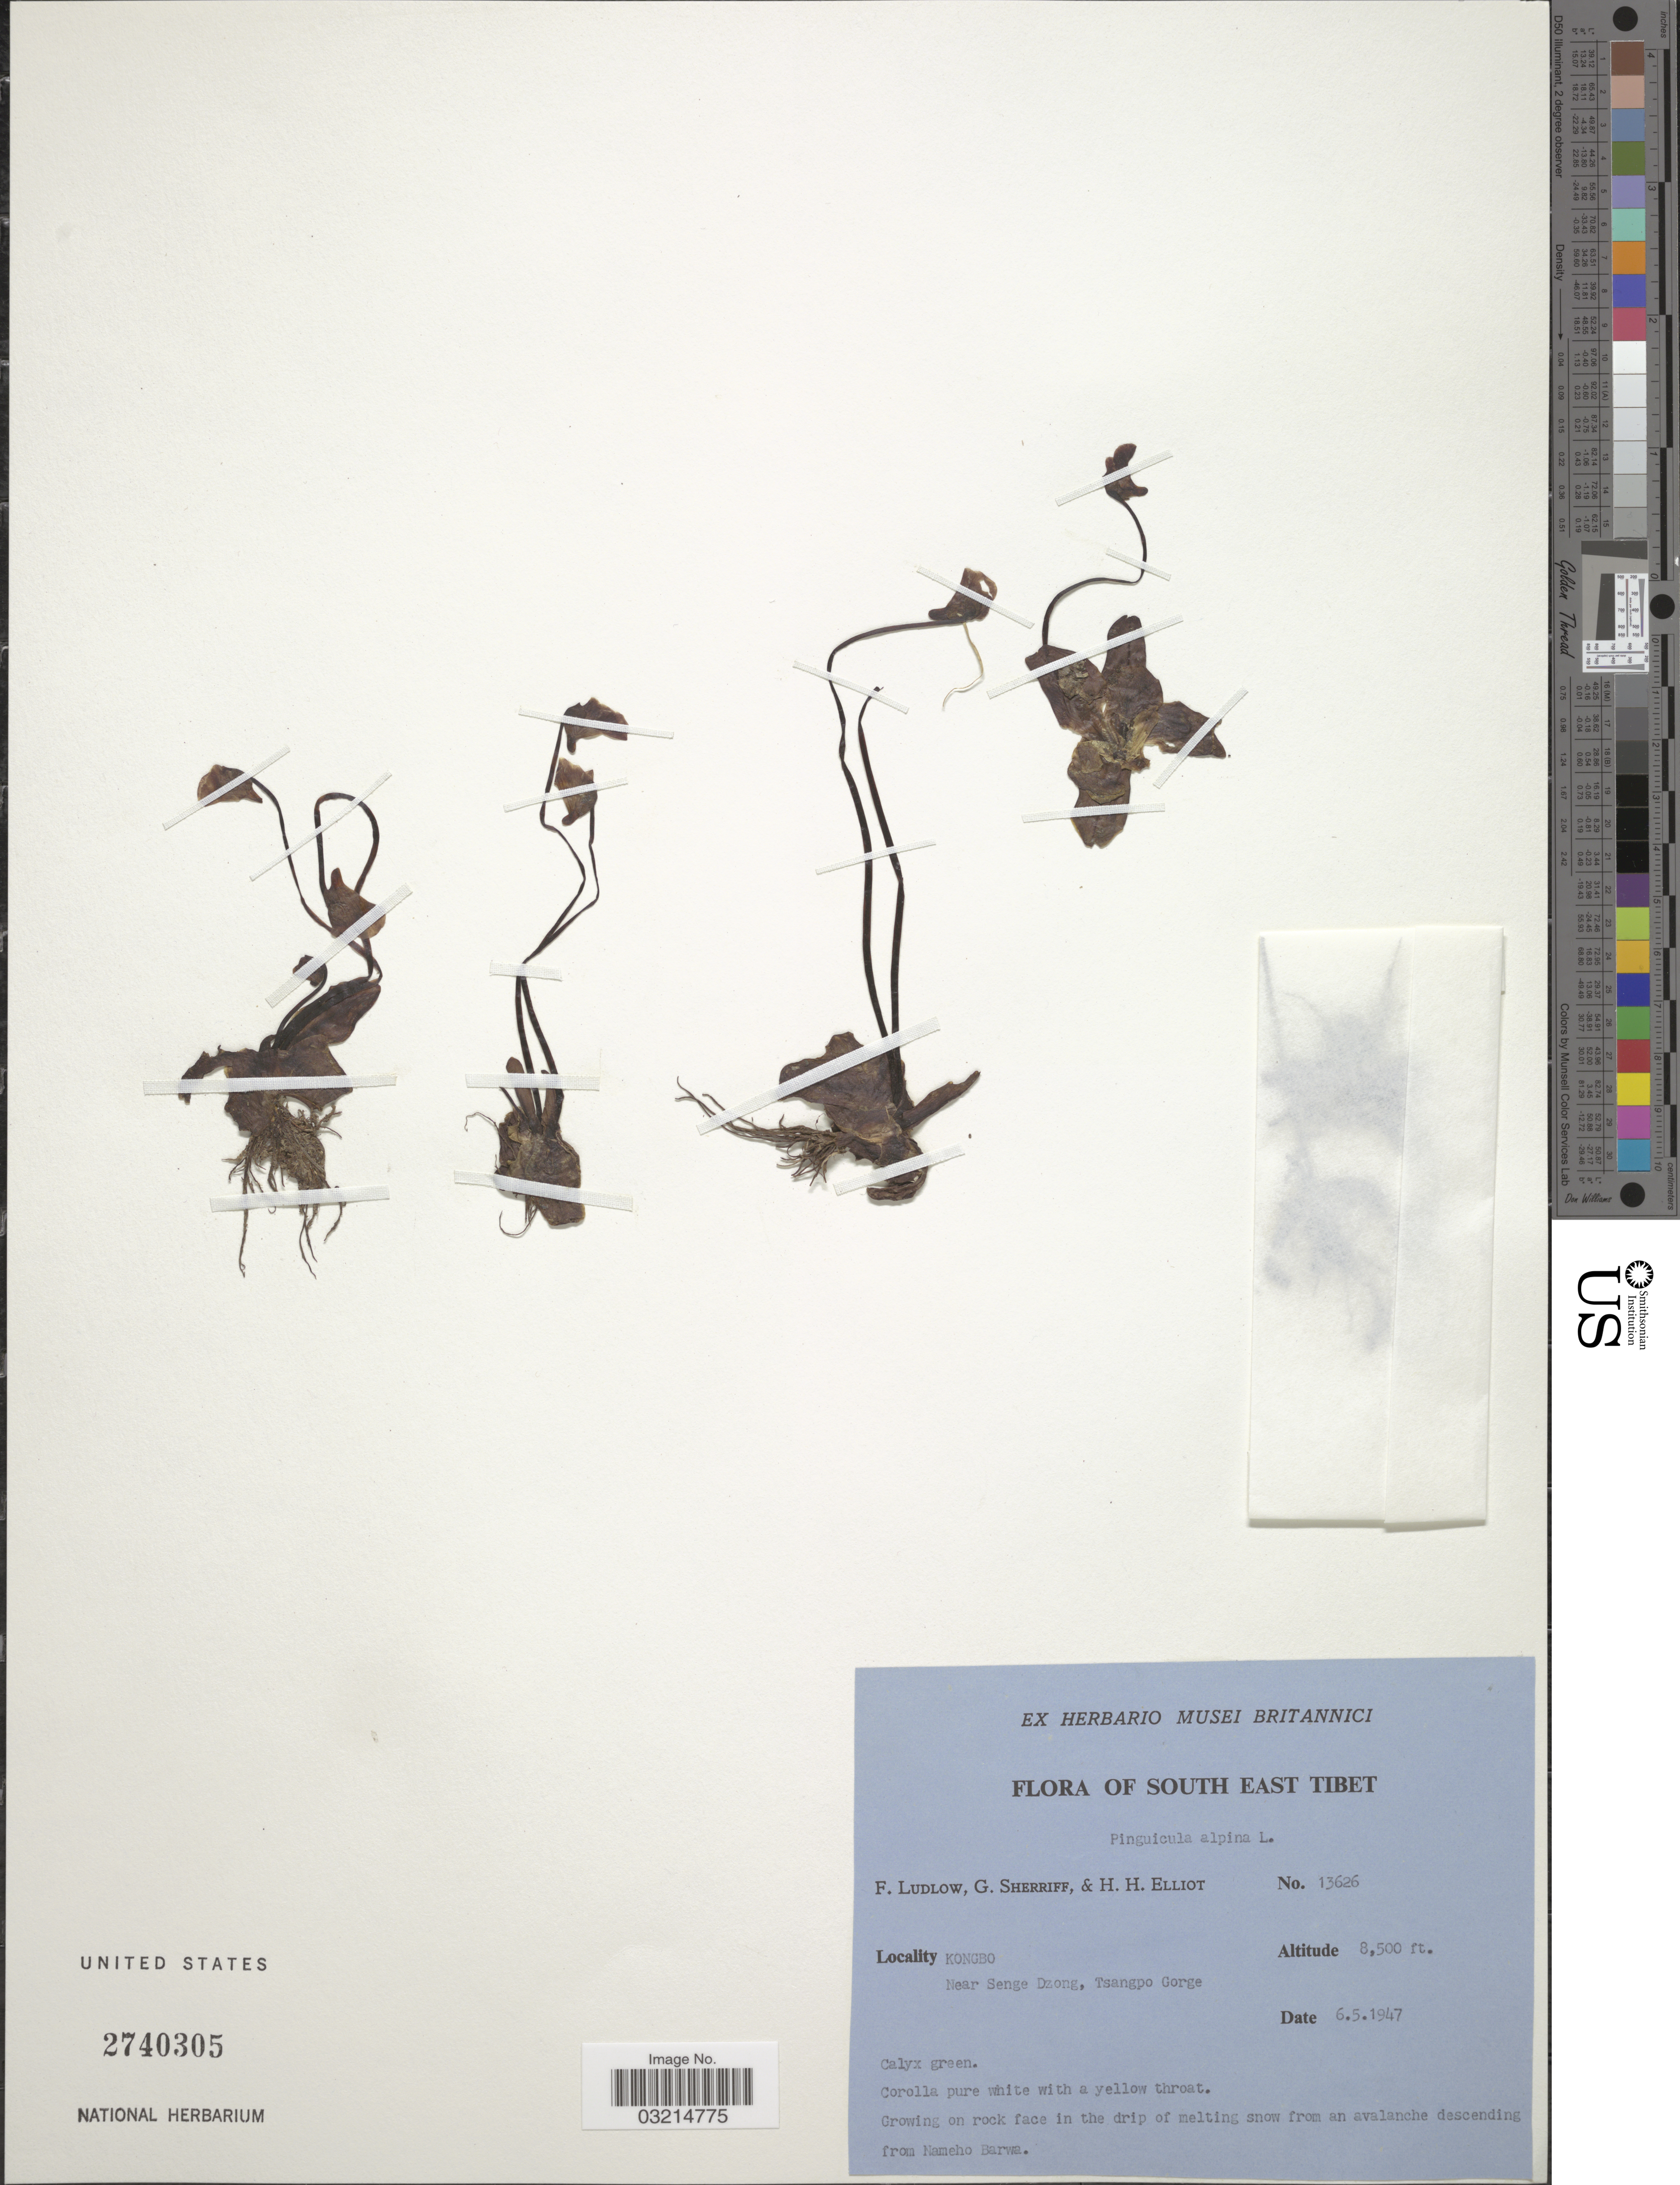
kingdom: Plantae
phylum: Tracheophyta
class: Magnoliopsida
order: Lamiales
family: Lentibulariaceae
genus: Pinguicula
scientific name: Pinguicula alpina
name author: Jacq.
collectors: F. Ludlow, G. Sherriff & H. H. Elliot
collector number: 13626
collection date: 1947-05-06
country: China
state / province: Xizang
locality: South East Tibet, Kongbo, Near Senge Dzong, Tsangpo Gorge.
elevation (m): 2591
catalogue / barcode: US 2740305